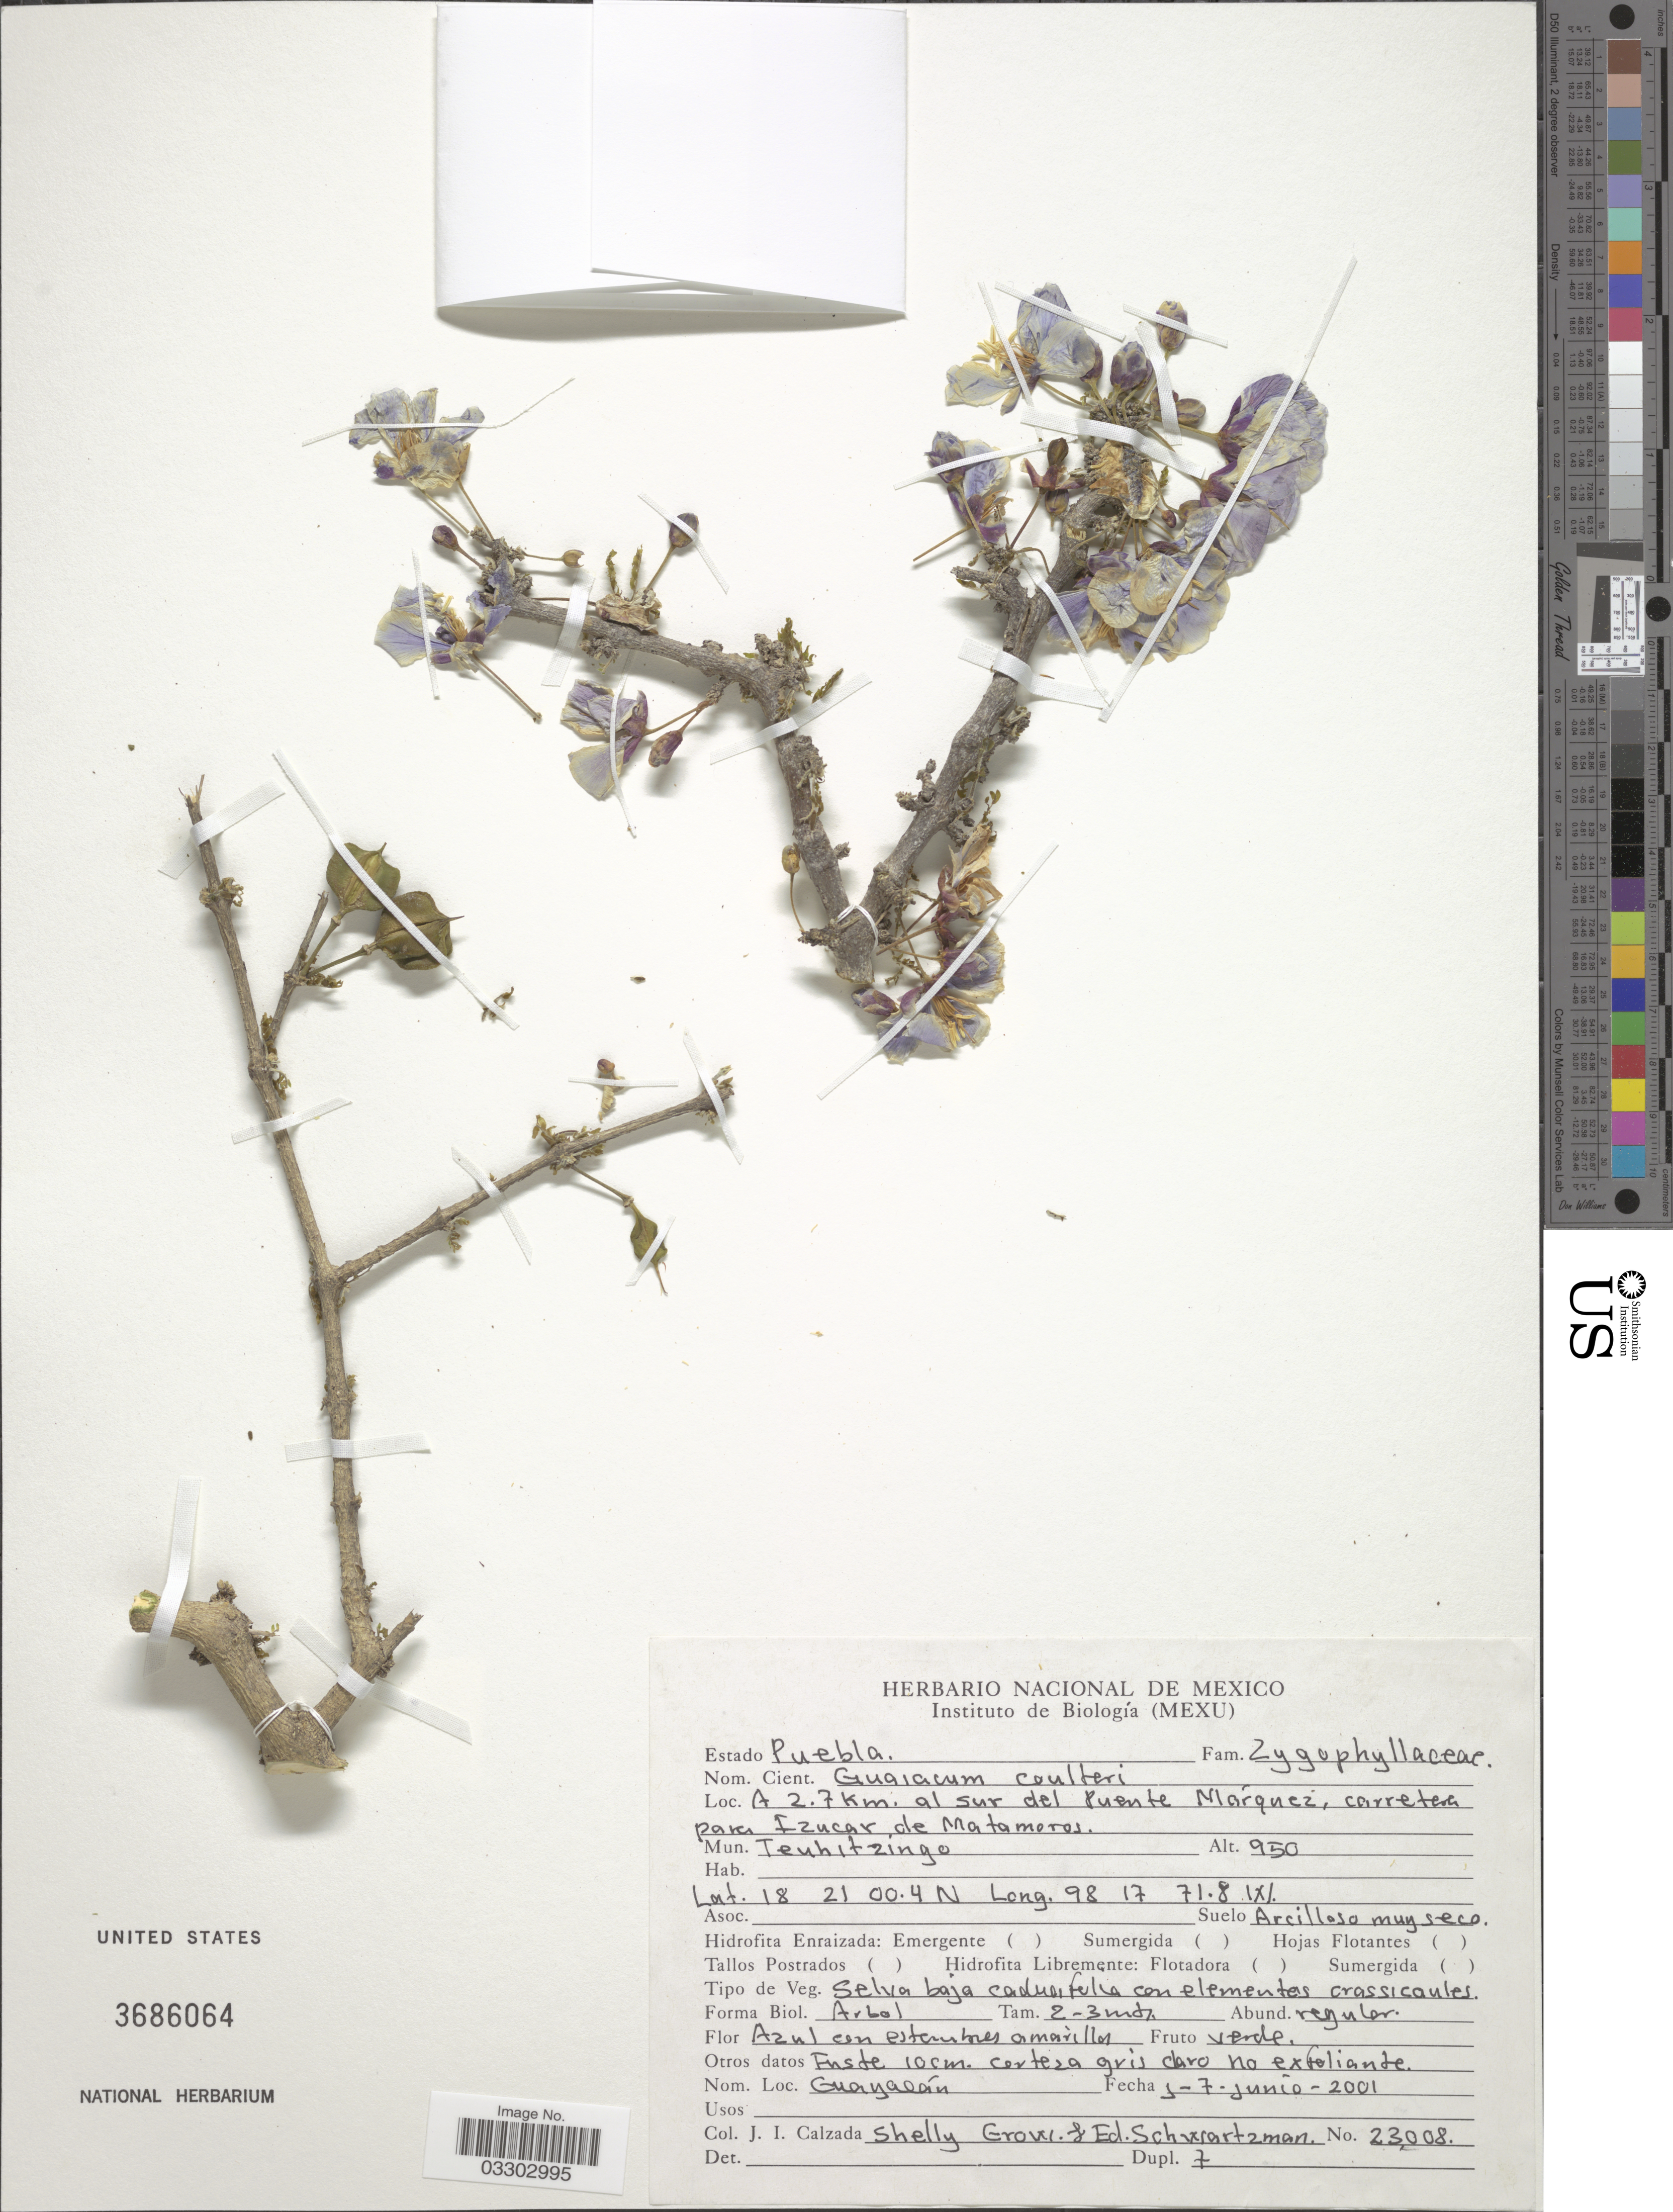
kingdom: Plantae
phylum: Tracheophyta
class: Magnoliopsida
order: Zygophyllales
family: Zygophyllaceae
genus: Guaiacum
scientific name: Guaiacum coulteri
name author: A. Gray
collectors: J. I. Calzada, S. Grow & E. Schwartzman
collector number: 23008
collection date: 2001-06-03/2001-06-07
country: Mexico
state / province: Puebla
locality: A 2.7 Km. al sur del Puente Márquez, carretera para Izucar de Matamoros. Mun. Teuhitzingo.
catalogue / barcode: US 3686064